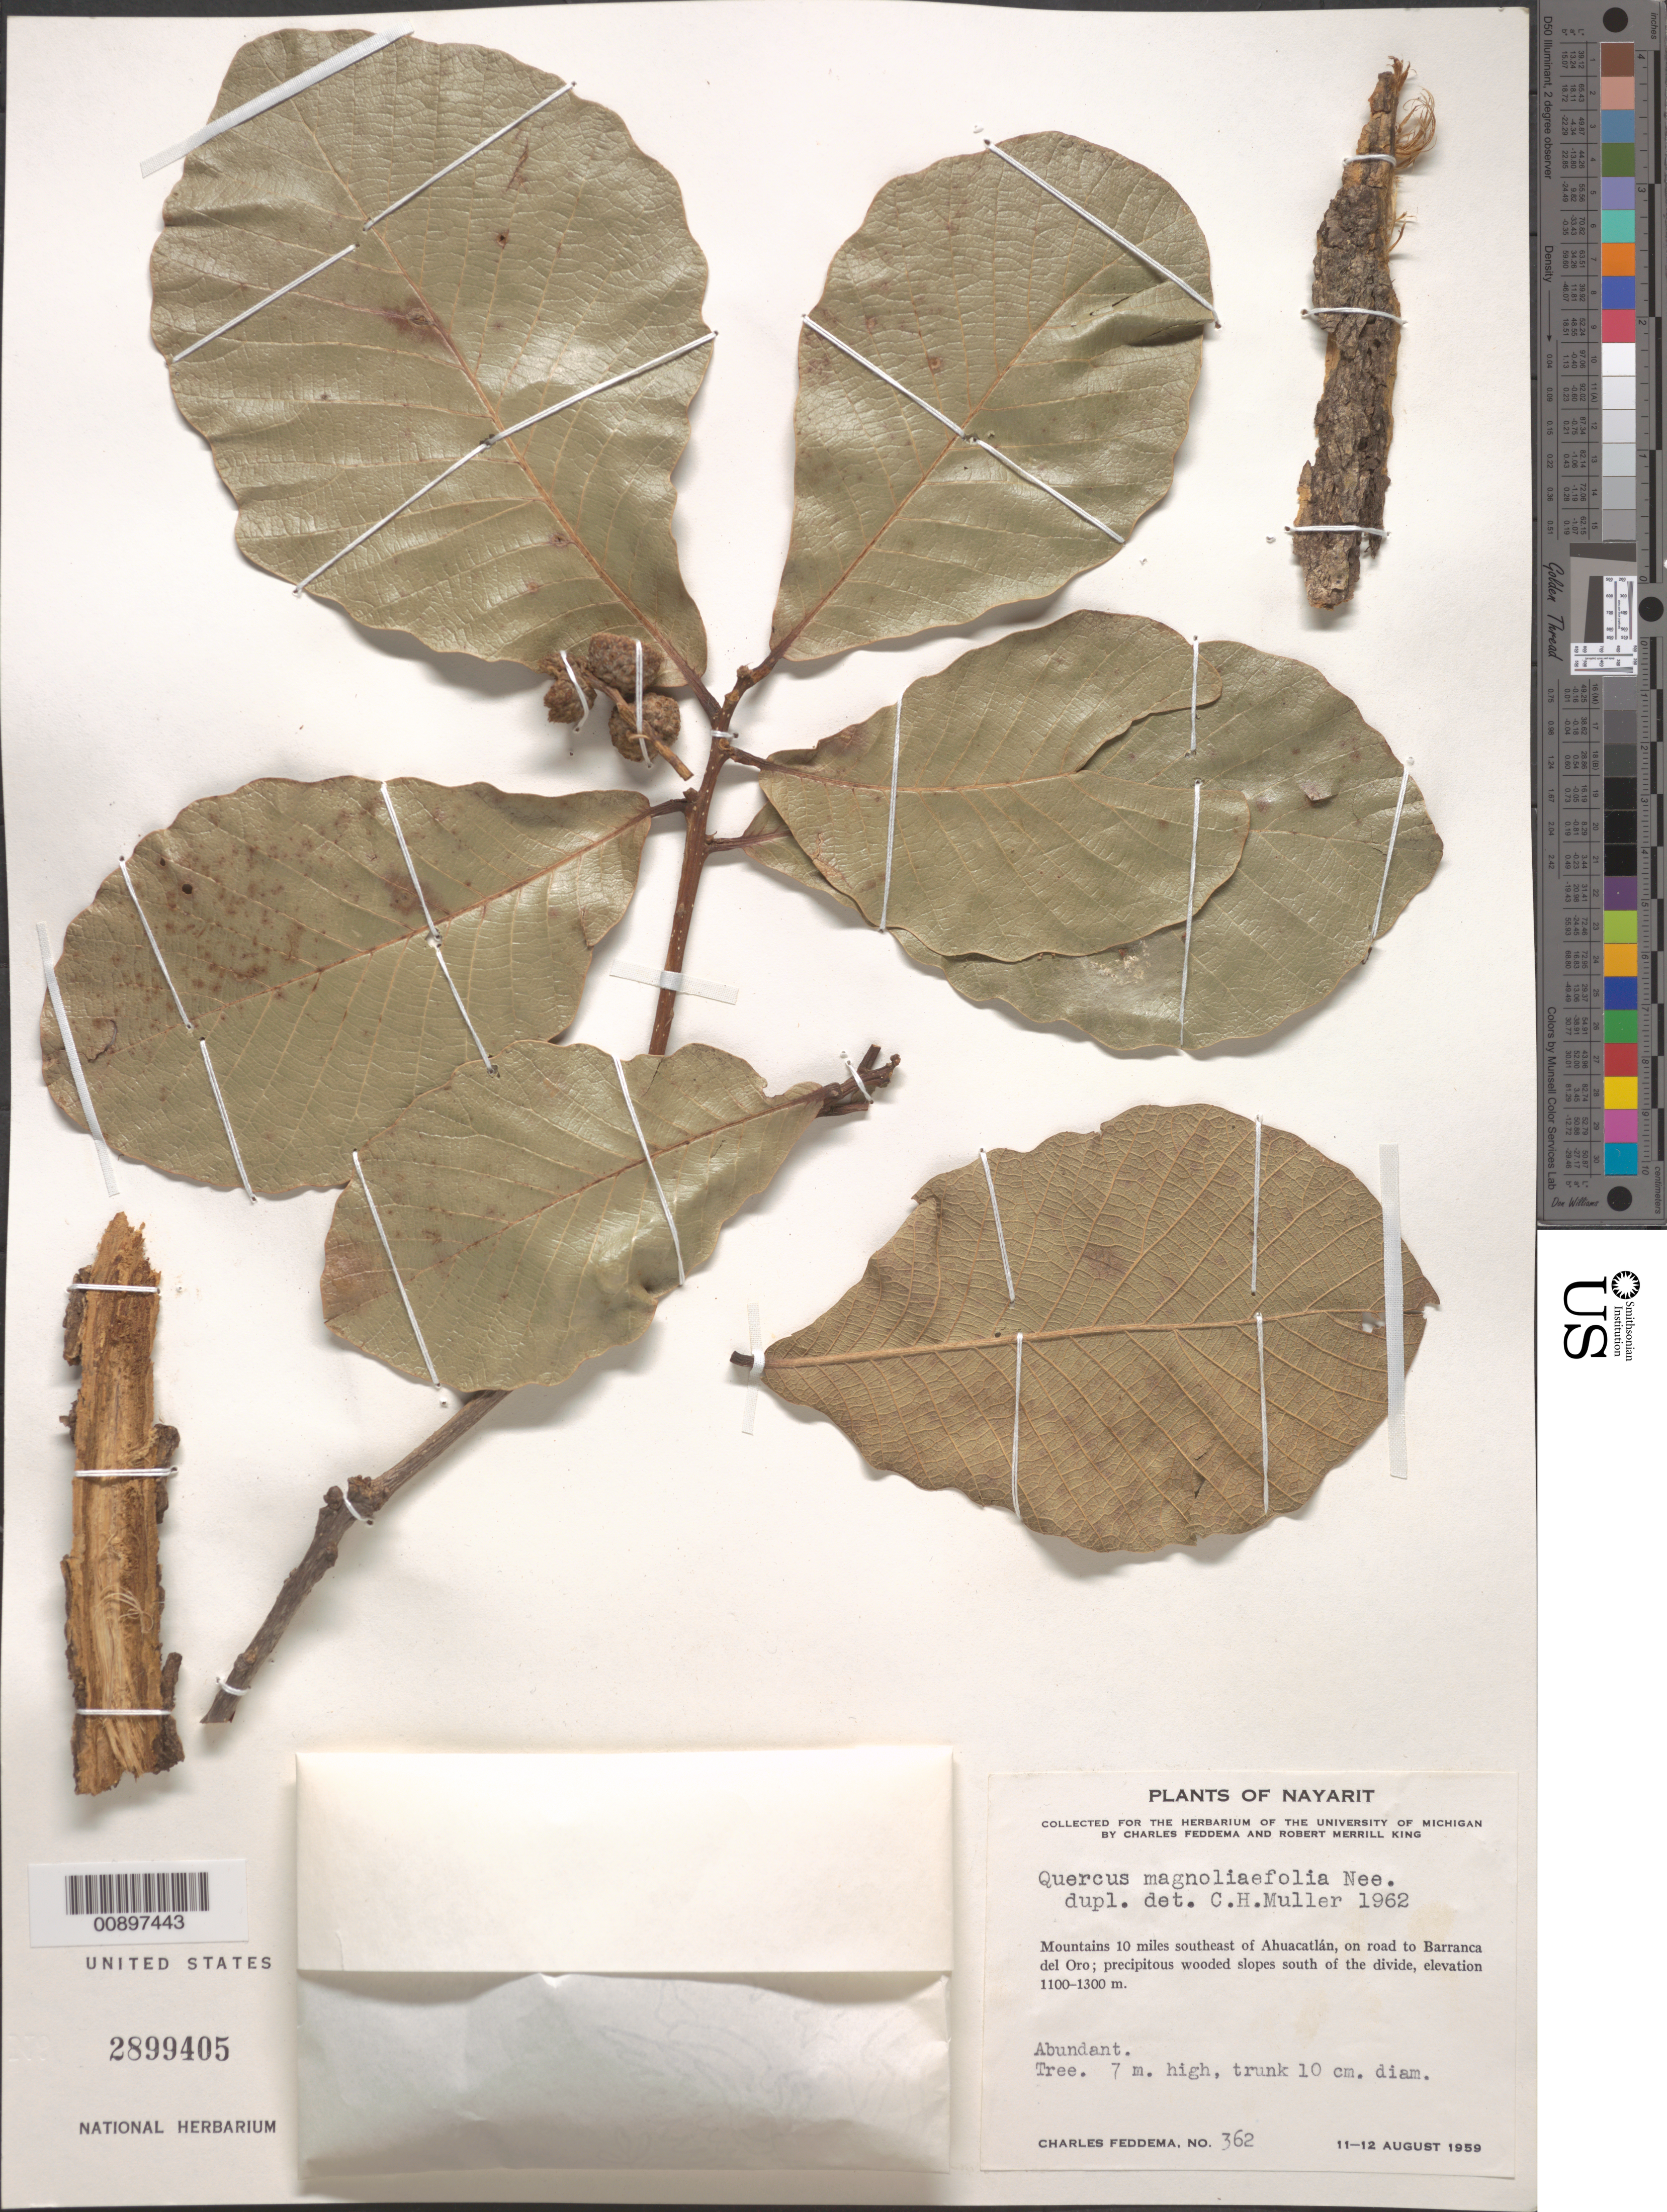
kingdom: Plantae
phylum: Tracheophyta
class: Magnoliopsida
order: Fagales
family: Fagaceae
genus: Quercus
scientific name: Quercus magnoliifolia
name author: Née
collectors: C. Feddema & R. M. King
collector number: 362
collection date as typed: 11 Aug 1959 to 12 Aug 1959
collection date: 1959-08-11/1959-08-12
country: Mexico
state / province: Nayarit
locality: Mountains 10 miles southeast of Ahuacatlán, on road to Barranca del Oro. Precipitous wooded slopes south of the divide.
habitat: Precipitous wooded slopes.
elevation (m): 1300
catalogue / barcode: US 2899405